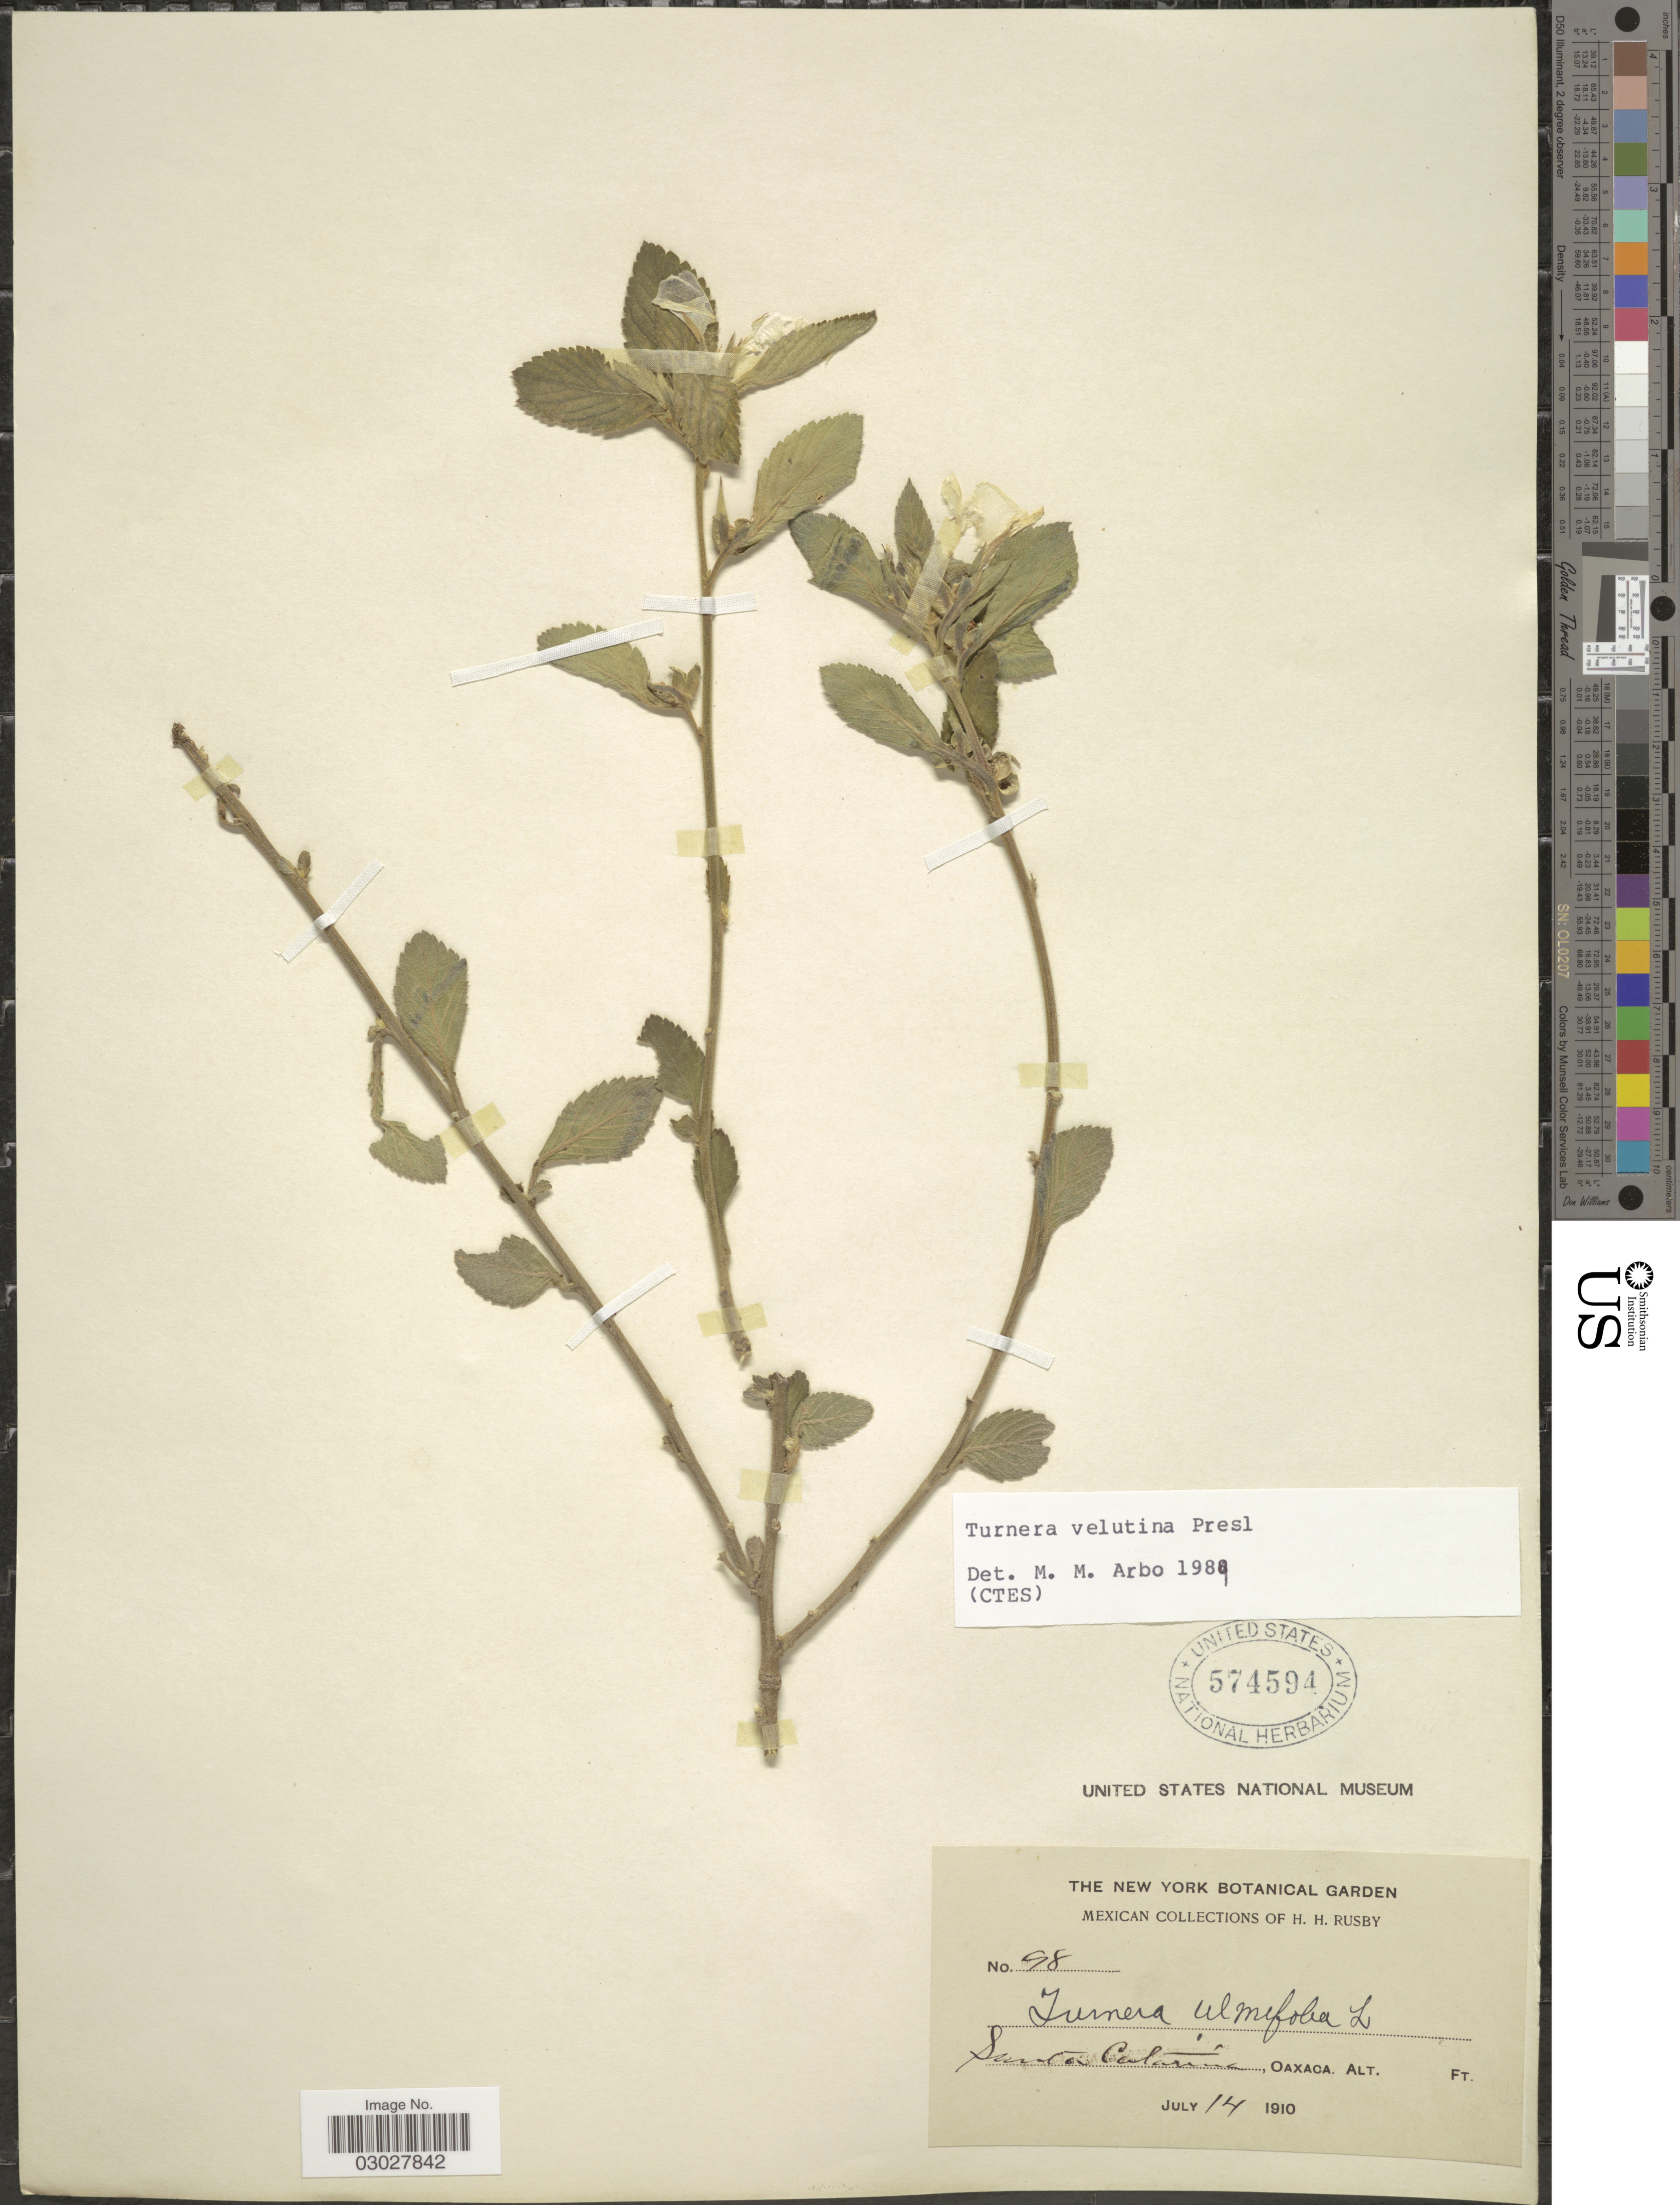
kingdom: Plantae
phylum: Tracheophyta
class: Magnoliopsida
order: Malpighiales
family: Turneraceae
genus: Turnera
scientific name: Turnera velutina Benth., nom. illeg.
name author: Benth.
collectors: H. H. Rusby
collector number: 98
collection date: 1910-07-14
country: Mexico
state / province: Oaxaca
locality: Santa Catarina.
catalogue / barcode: US 574594